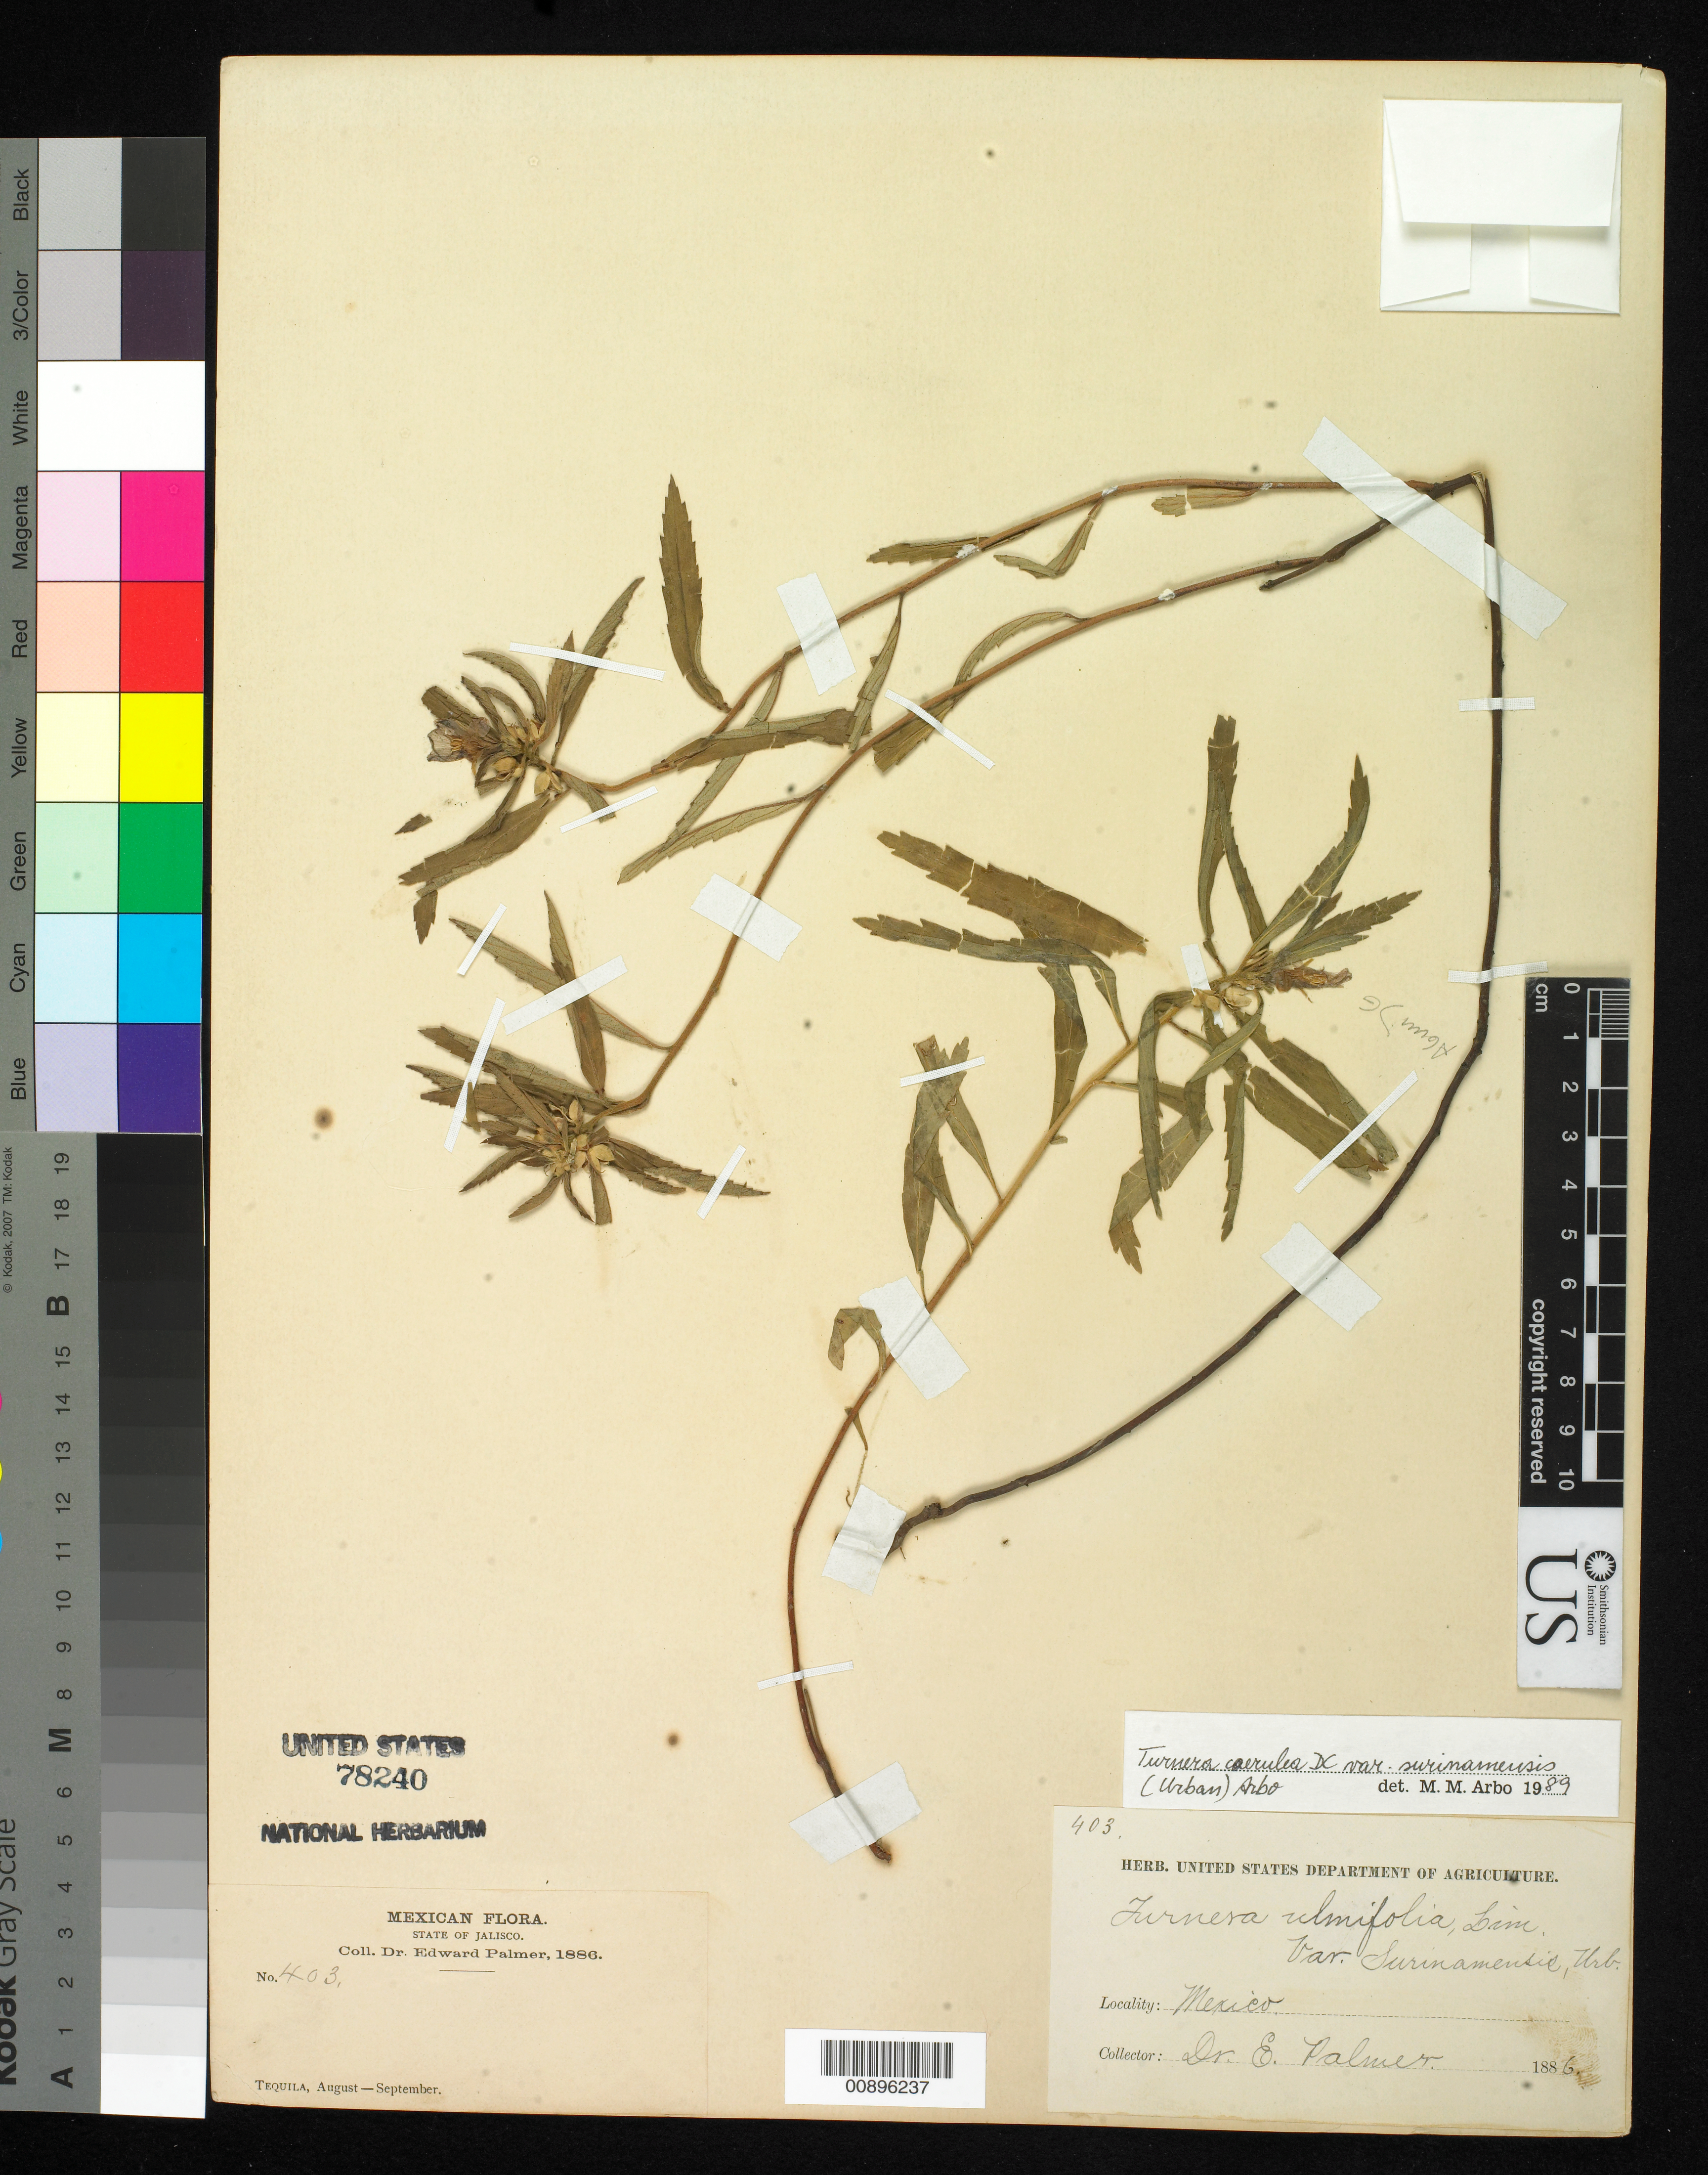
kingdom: Plantae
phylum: Tracheophyta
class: Magnoliopsida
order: Malpighiales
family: Turneraceae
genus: Turnera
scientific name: Turnera coerulea var. surinamensis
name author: Sessé & Moc. ex DC.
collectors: E. Palmer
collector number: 403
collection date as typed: Aug 1886 to -- Sep 1886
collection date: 1886-08/1886-09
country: Mexico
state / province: Jalisco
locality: Tequila, Jalisco.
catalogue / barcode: US 78240